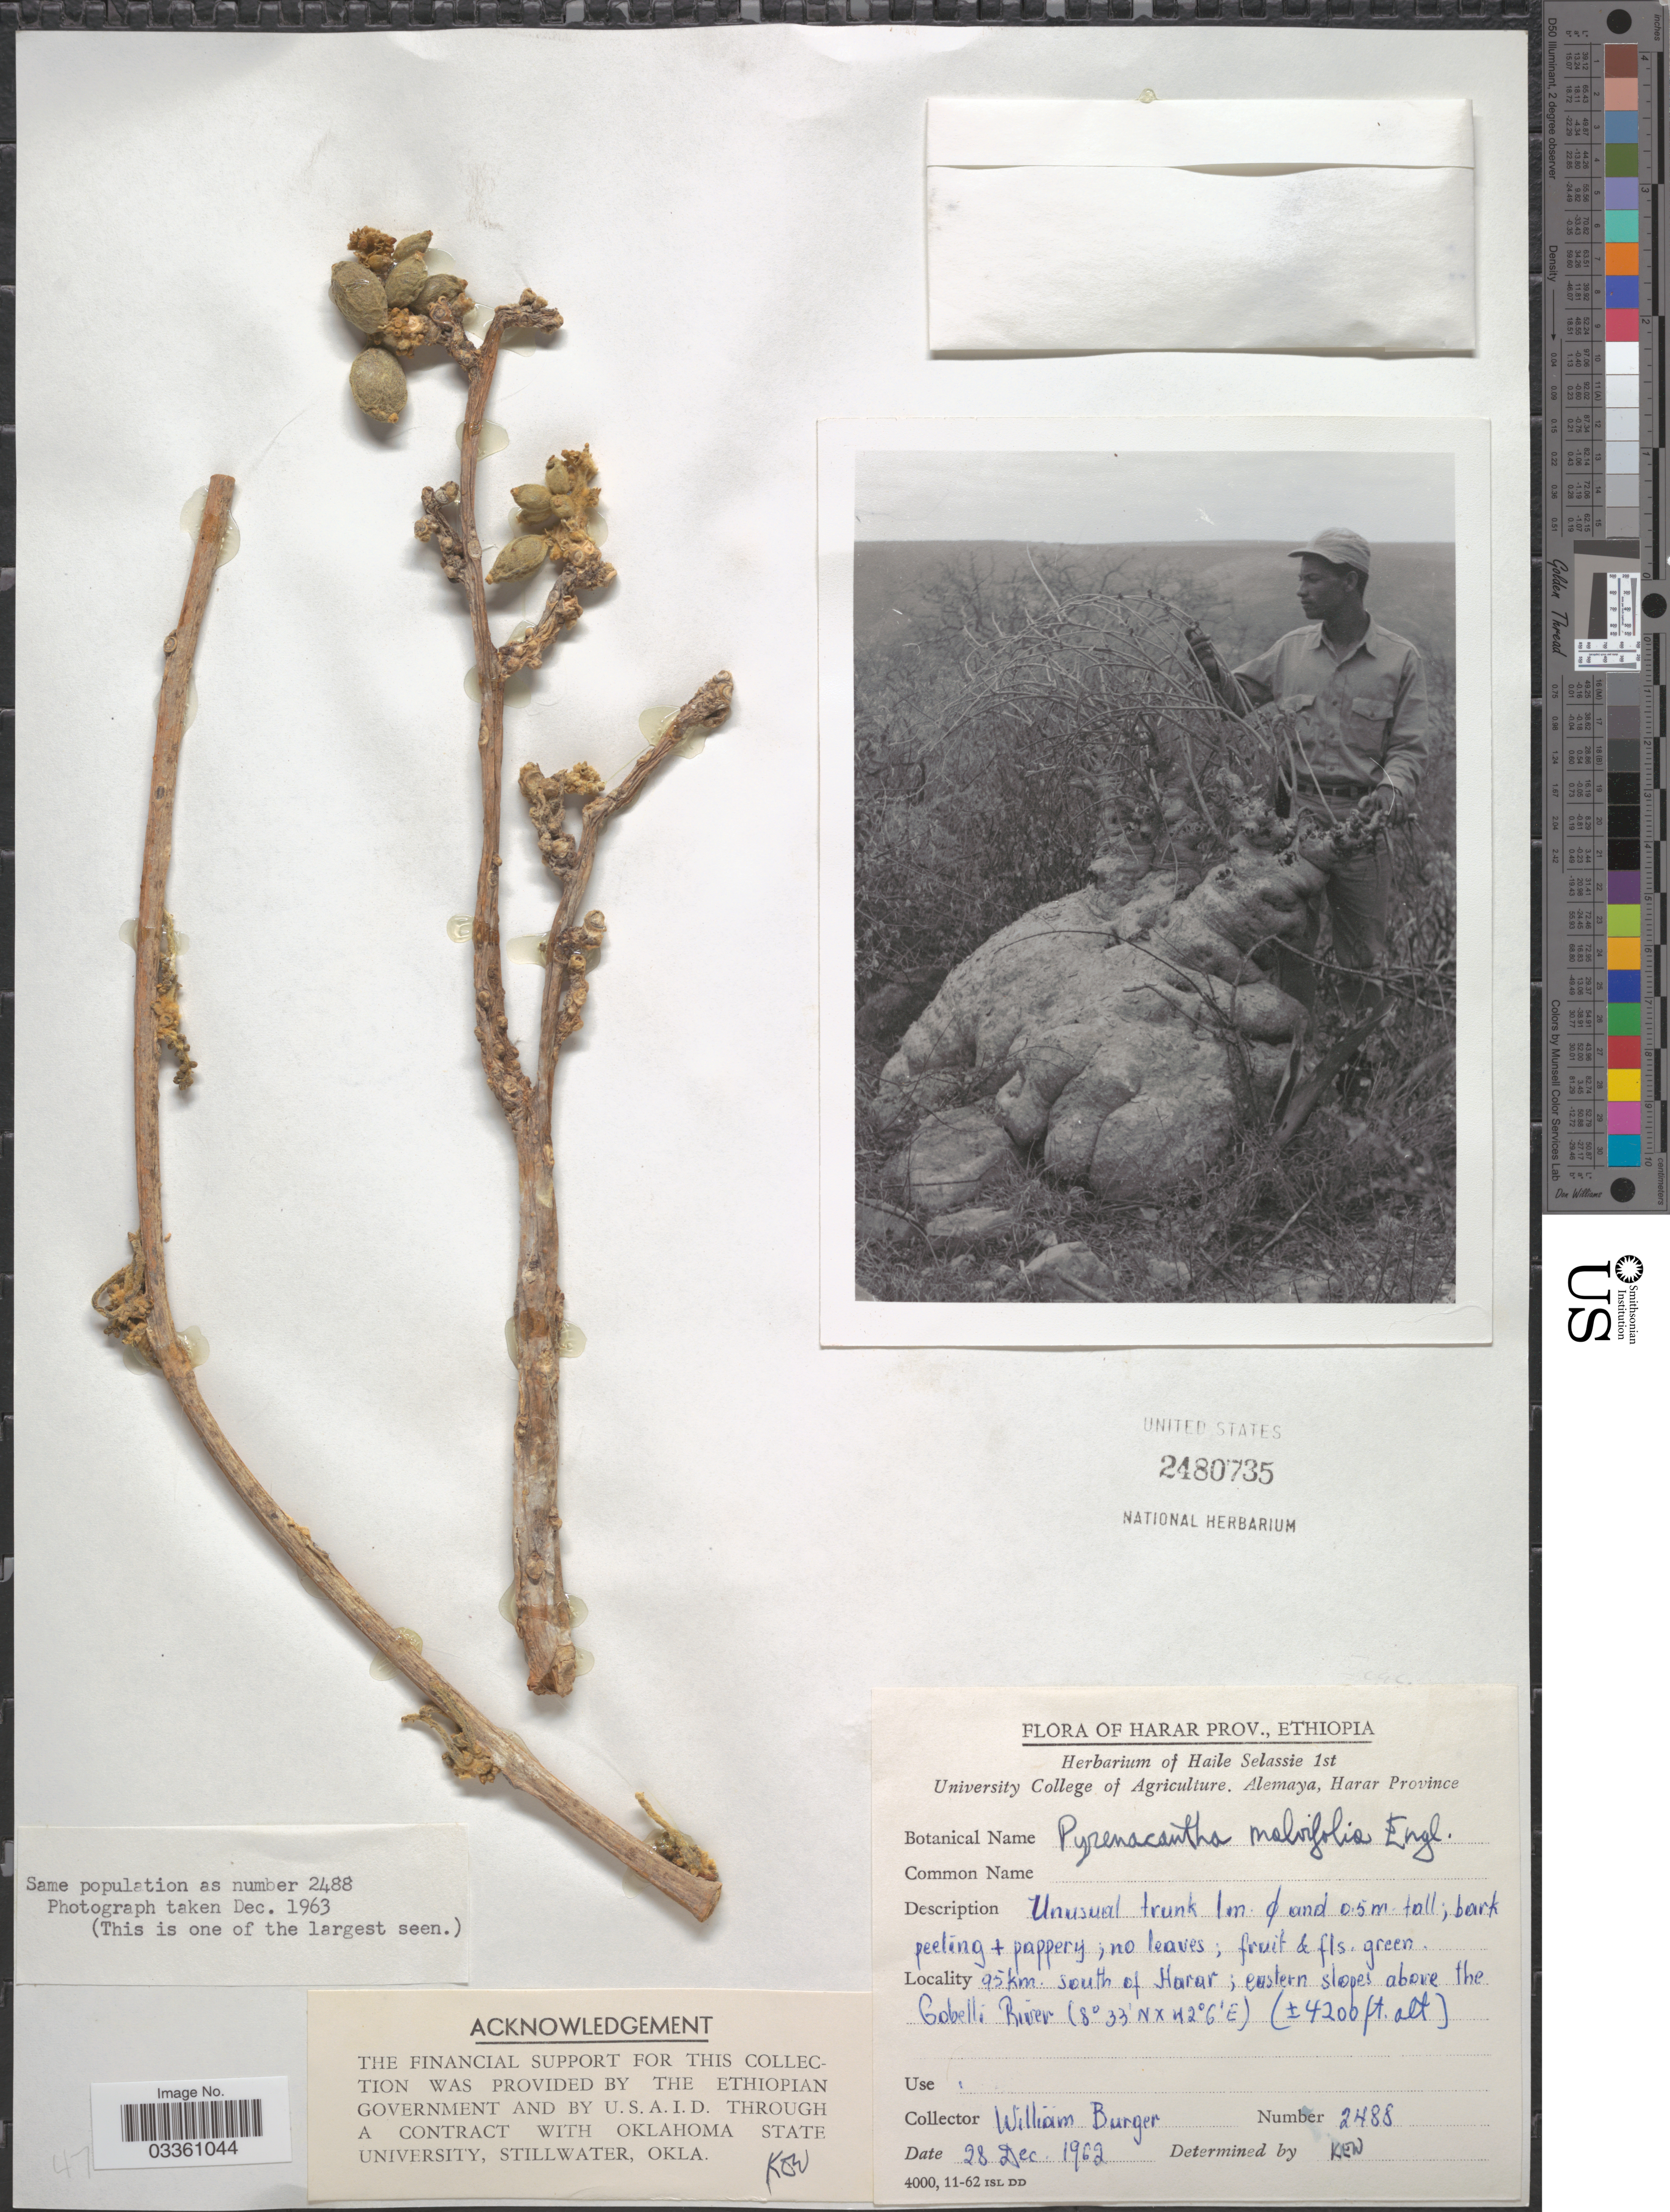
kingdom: Plantae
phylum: Tracheophyta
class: Magnoliopsida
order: Icacinales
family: Icacinaceae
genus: Pyrenacantha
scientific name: Pyrenacantha malvifolia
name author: Engl.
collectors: W. Burger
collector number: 2488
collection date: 1962-12-28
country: Ethiopia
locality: Harar Prov. 95 km. south of Harar; eastern slopes above the Gobelli River.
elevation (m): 1280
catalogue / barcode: US 2480735